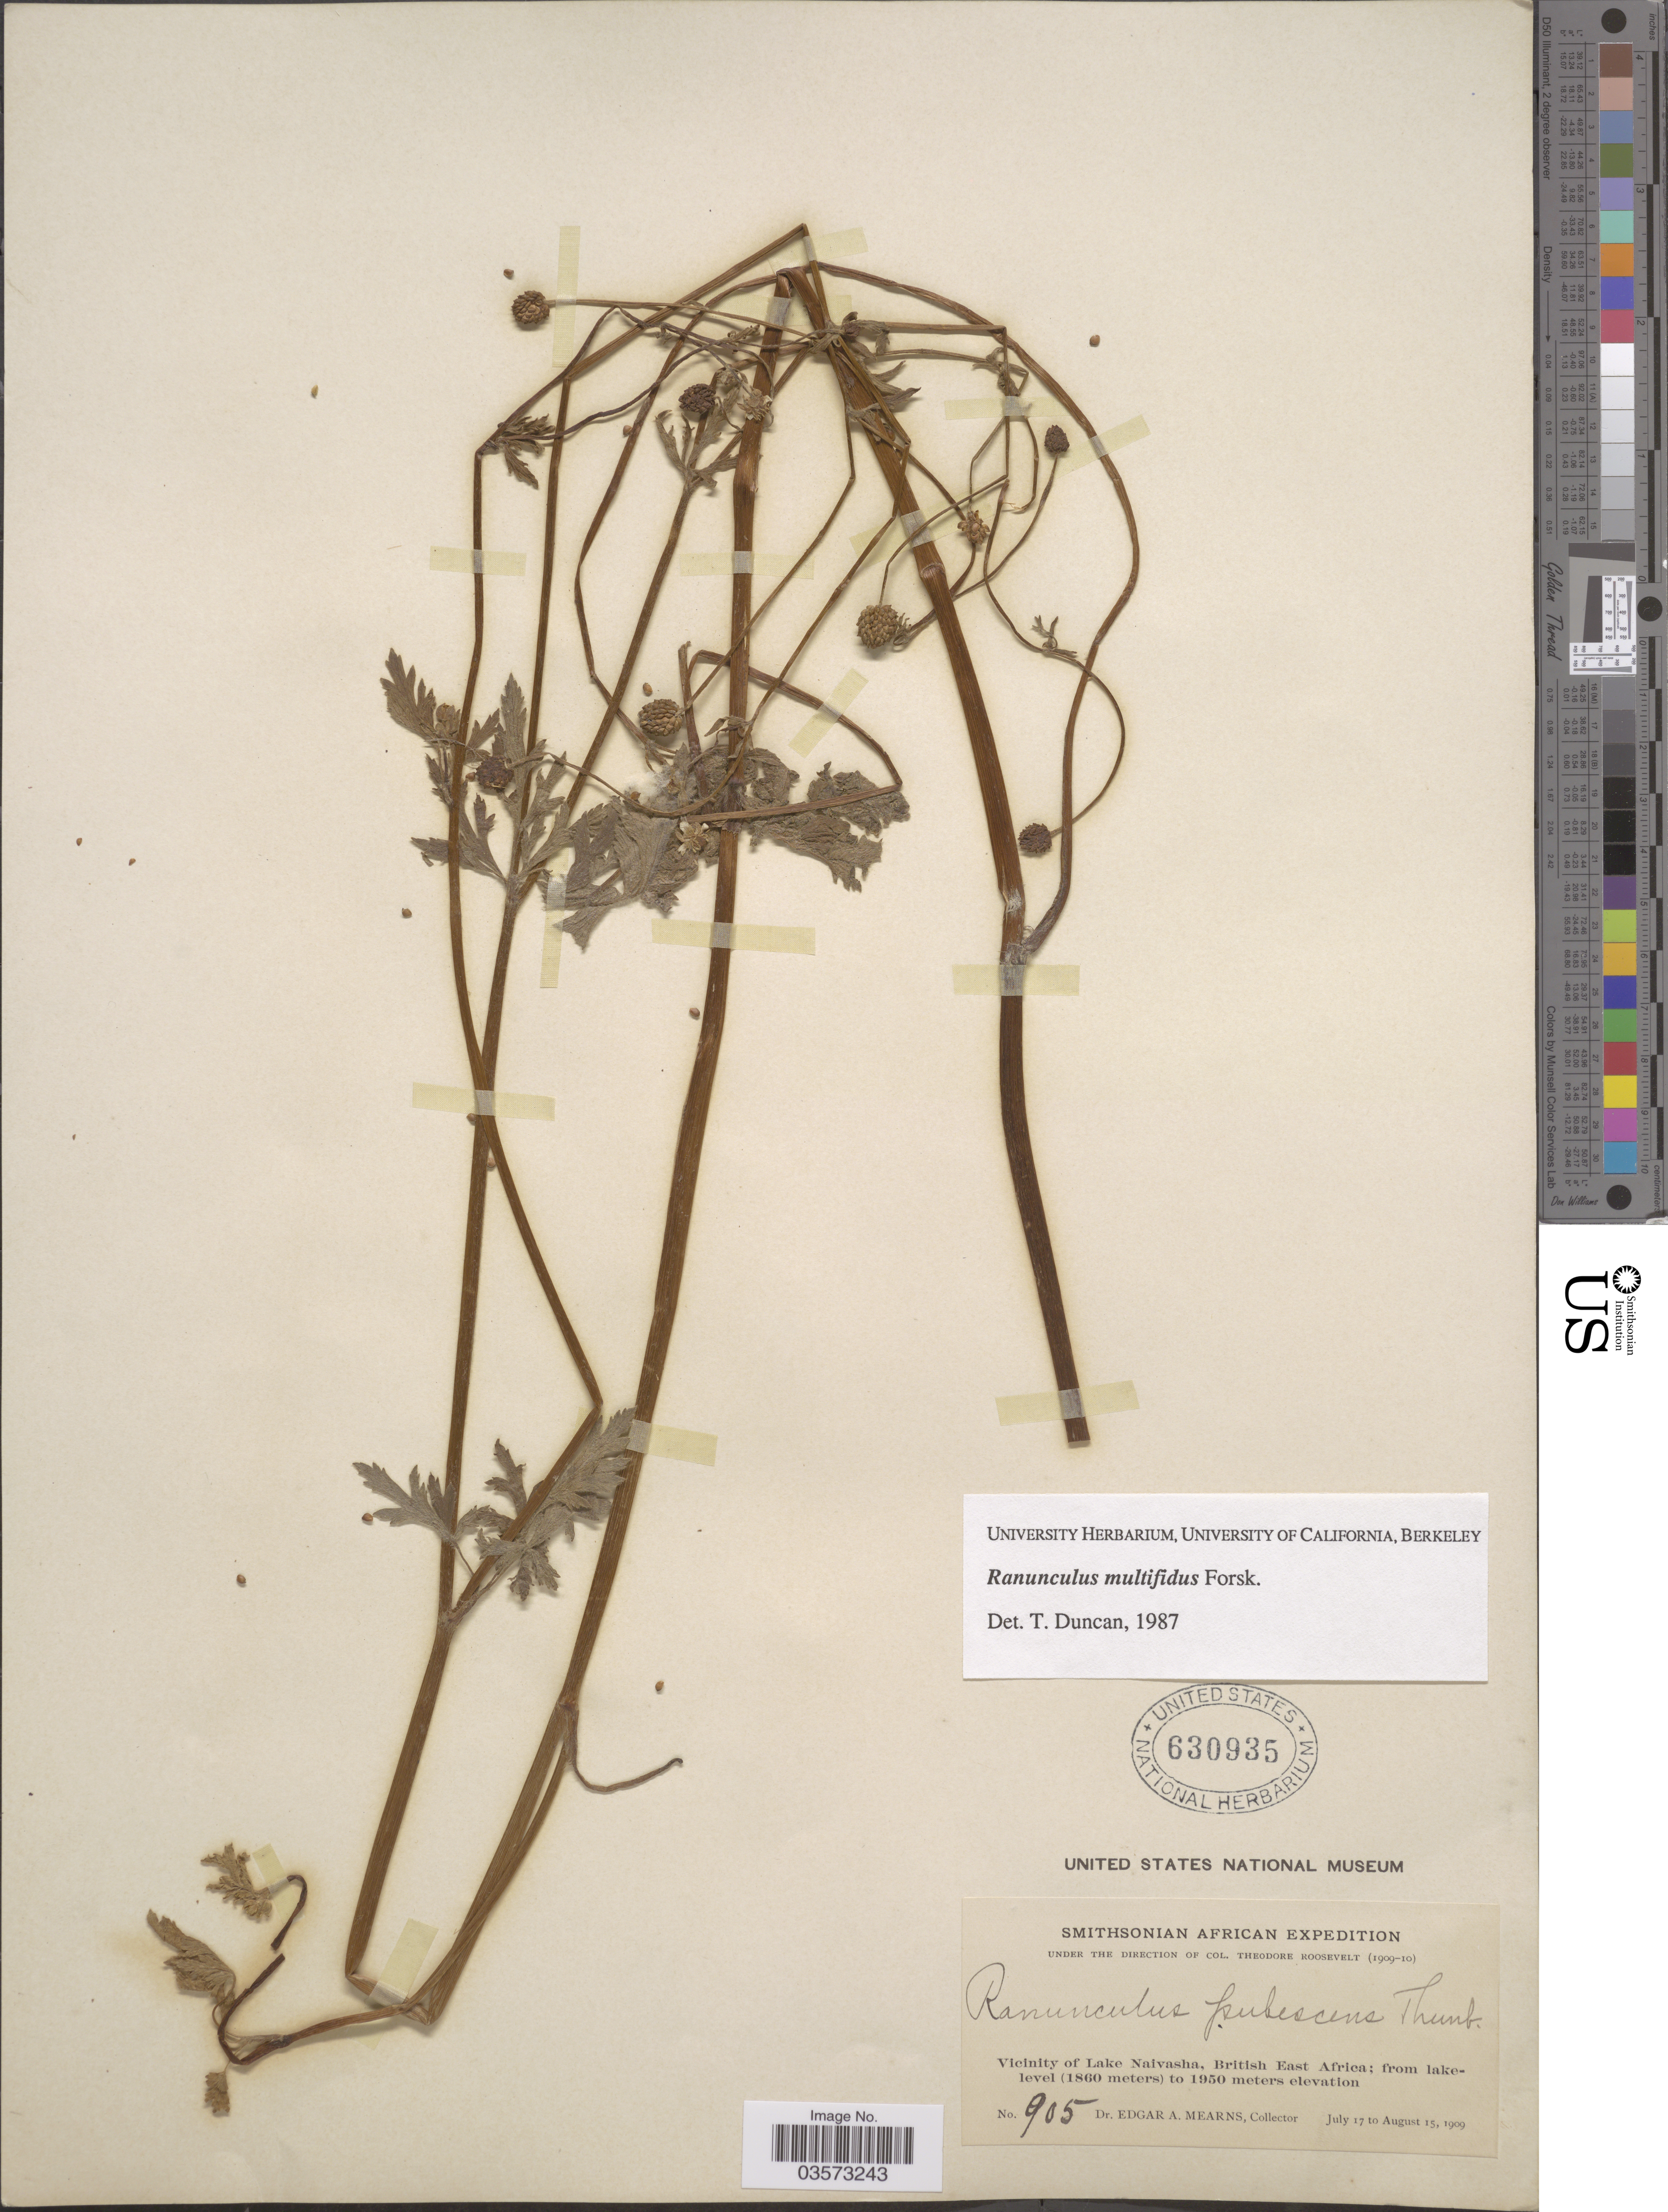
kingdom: Plantae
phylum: Tracheophyta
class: Magnoliopsida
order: Ranunculales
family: Ranunculaceae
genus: Ranunculus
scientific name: Ranunculus multifidus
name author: Forssk.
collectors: E. A. Mearns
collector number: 905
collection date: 1909-07-17/1909-08-15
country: Kenya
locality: Vicinity of Lake Naivasha, British East Africa.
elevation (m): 1860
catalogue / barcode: US 630935